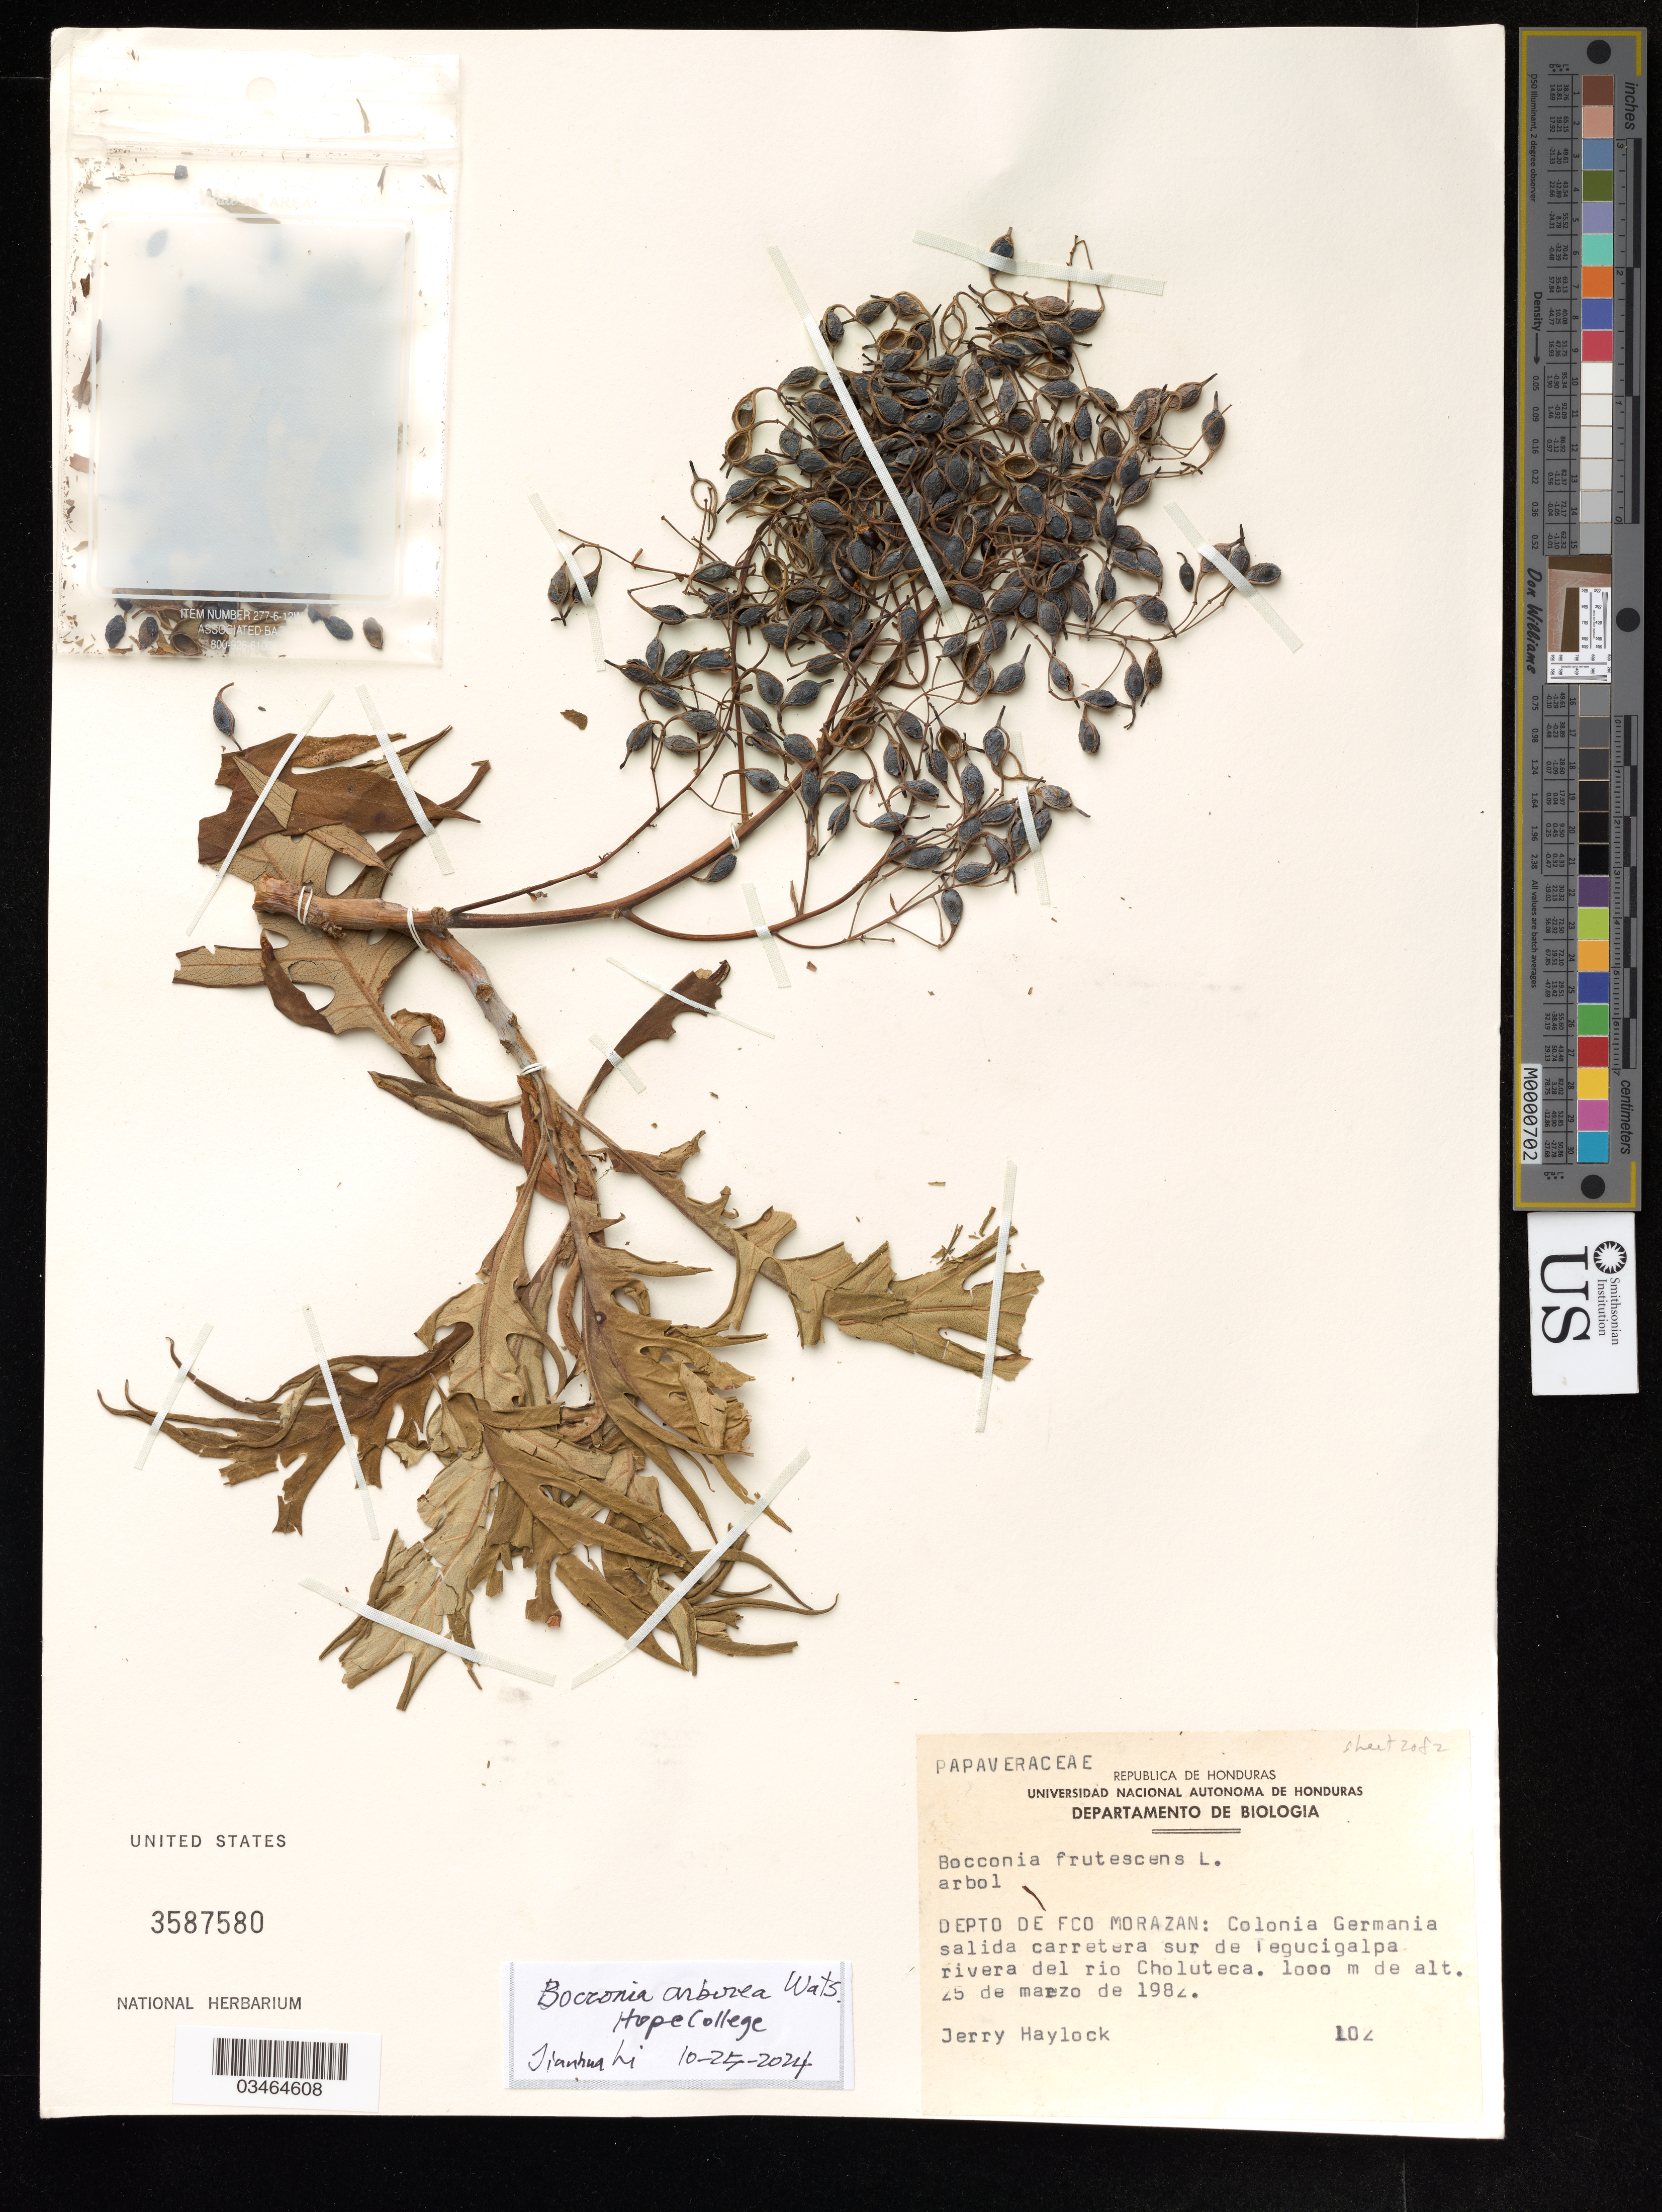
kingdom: Plantae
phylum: Tracheophyta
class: Magnoliopsida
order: Ranunculales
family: Papaveraceae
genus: Bocconia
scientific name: Bocconia arborea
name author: S. Watson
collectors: J. Haylock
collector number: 102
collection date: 1982-03-25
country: Honduras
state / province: Fco. Morazán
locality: Colonia Germania salida caretera sur de Tegucigalpa rivera del rio Choluteca.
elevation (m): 1000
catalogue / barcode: US 3587580